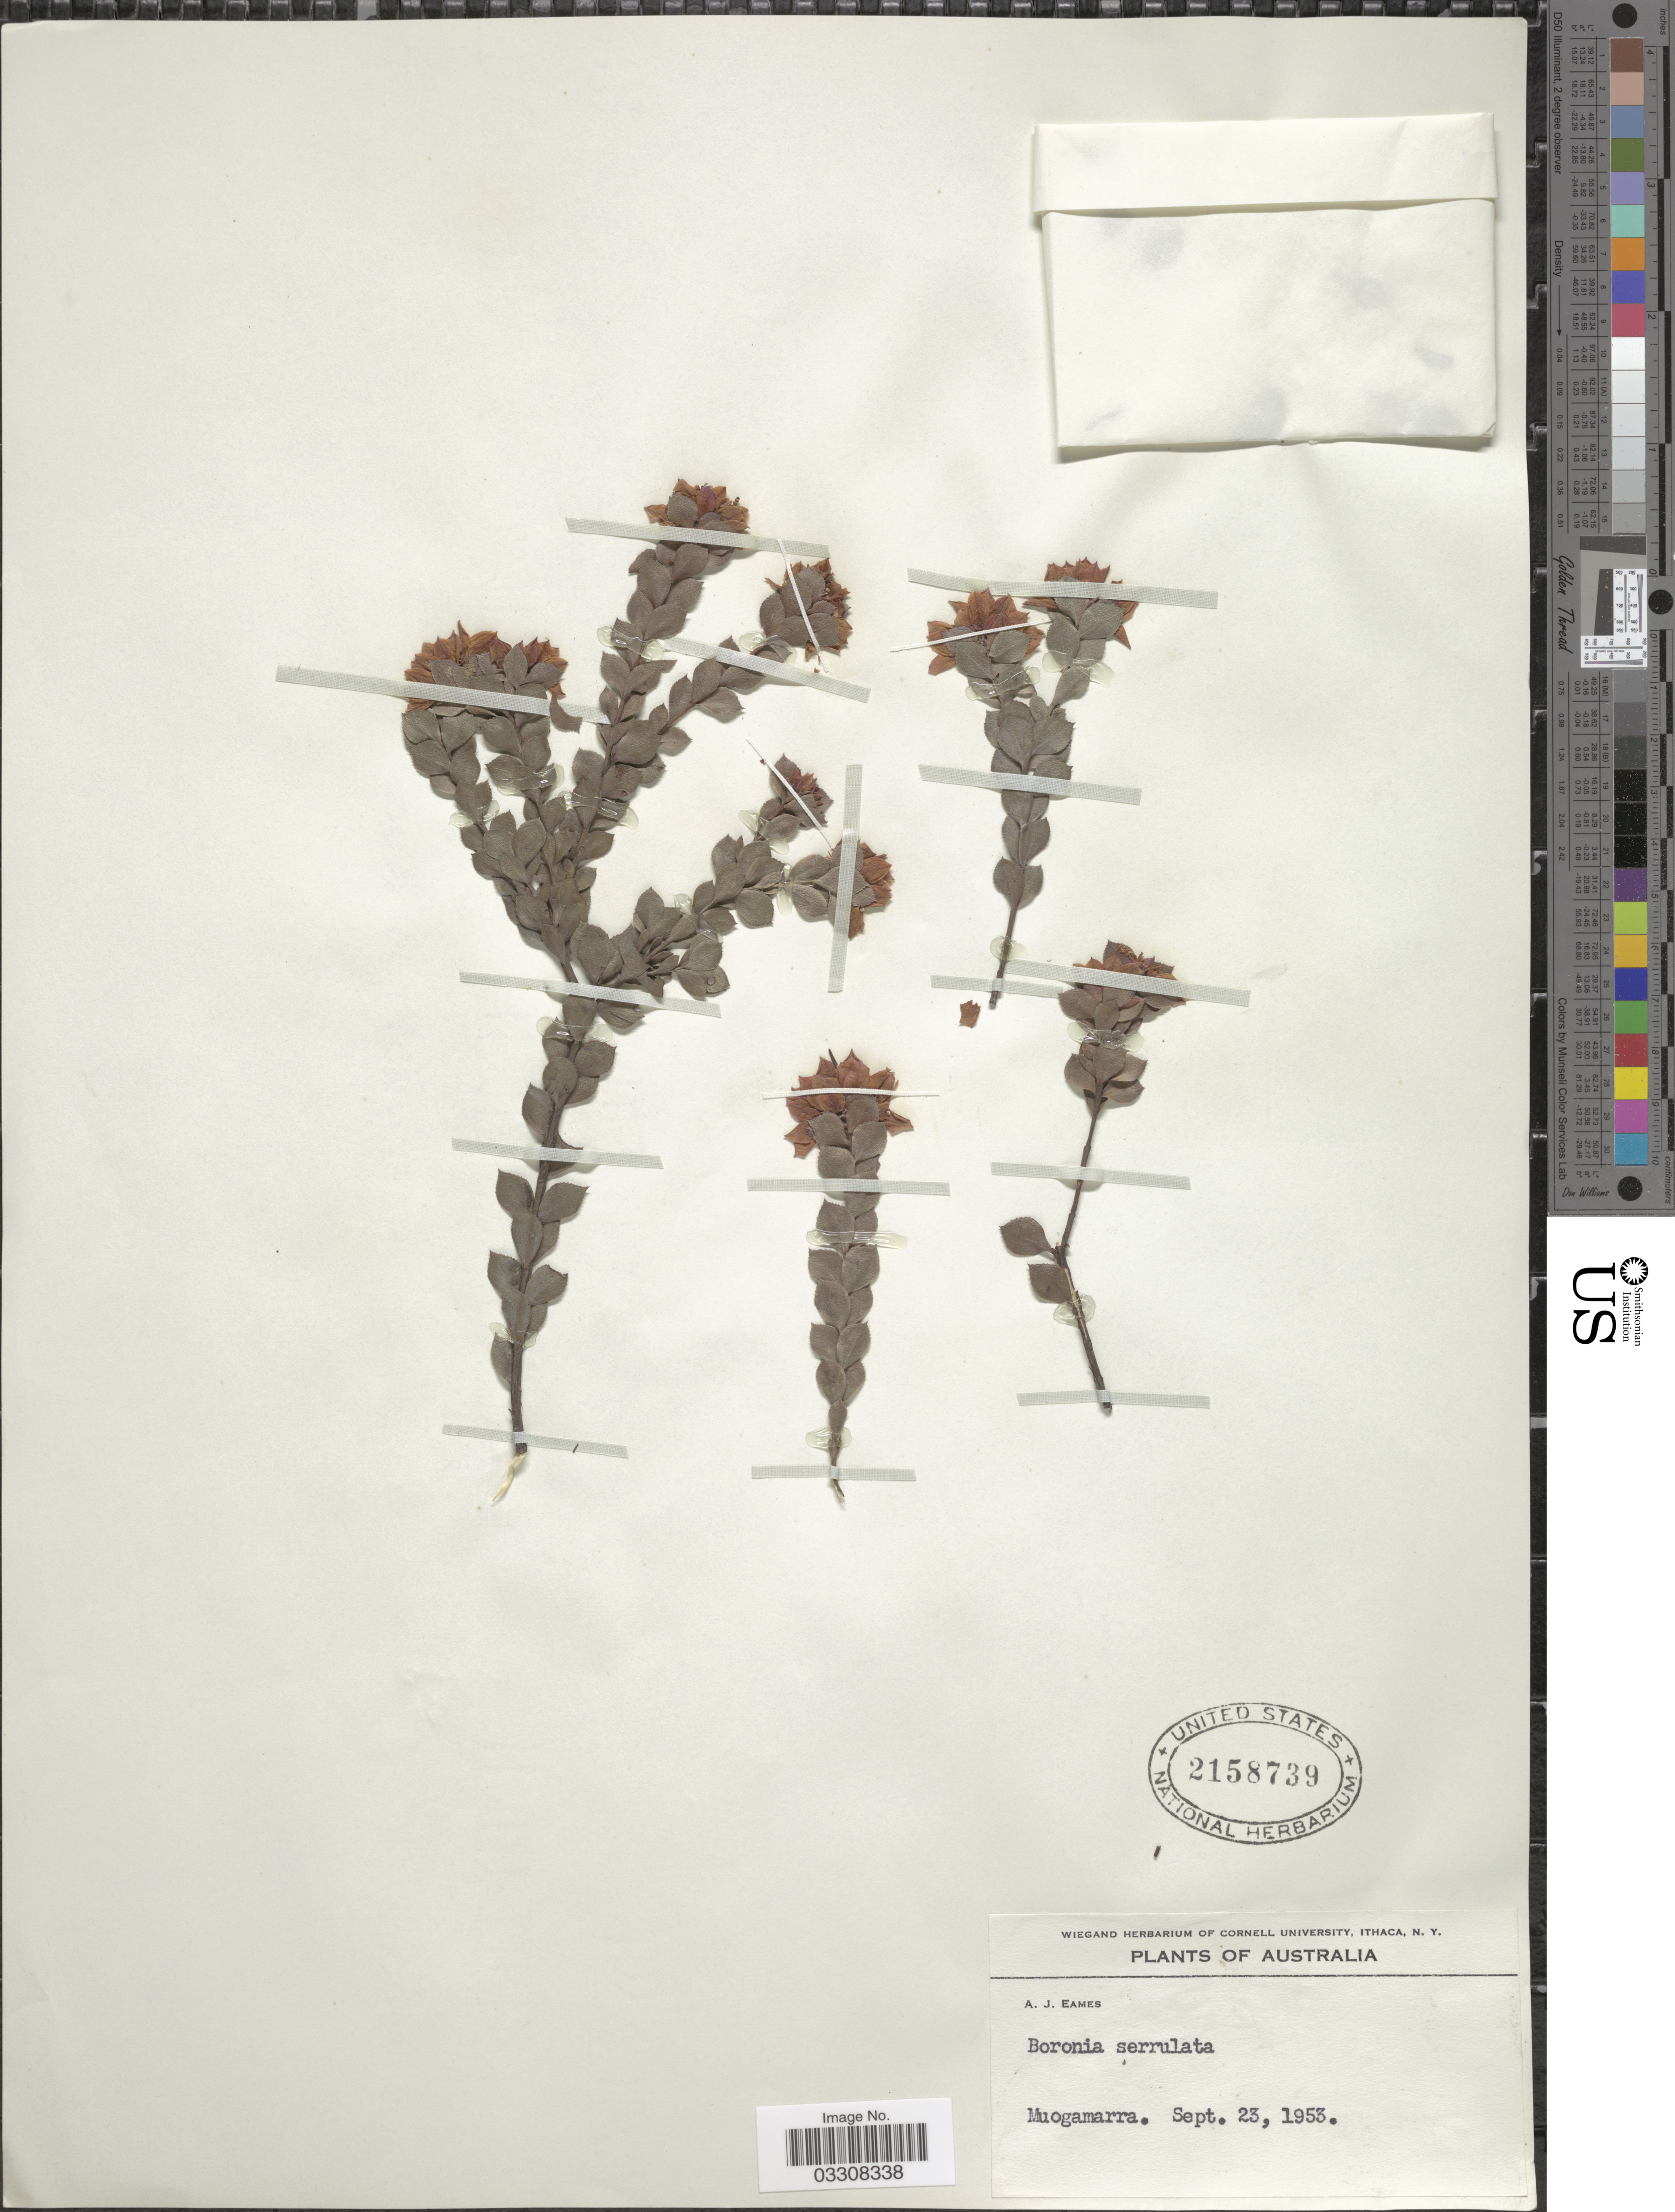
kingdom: Plantae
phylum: Tracheophyta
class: Magnoliopsida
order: Sapindales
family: Rutaceae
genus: Boronia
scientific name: Boronia serrulata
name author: Sm.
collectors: A. J. Eames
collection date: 1953-09-23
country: Australia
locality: Muogamarra.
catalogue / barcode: US 2158739